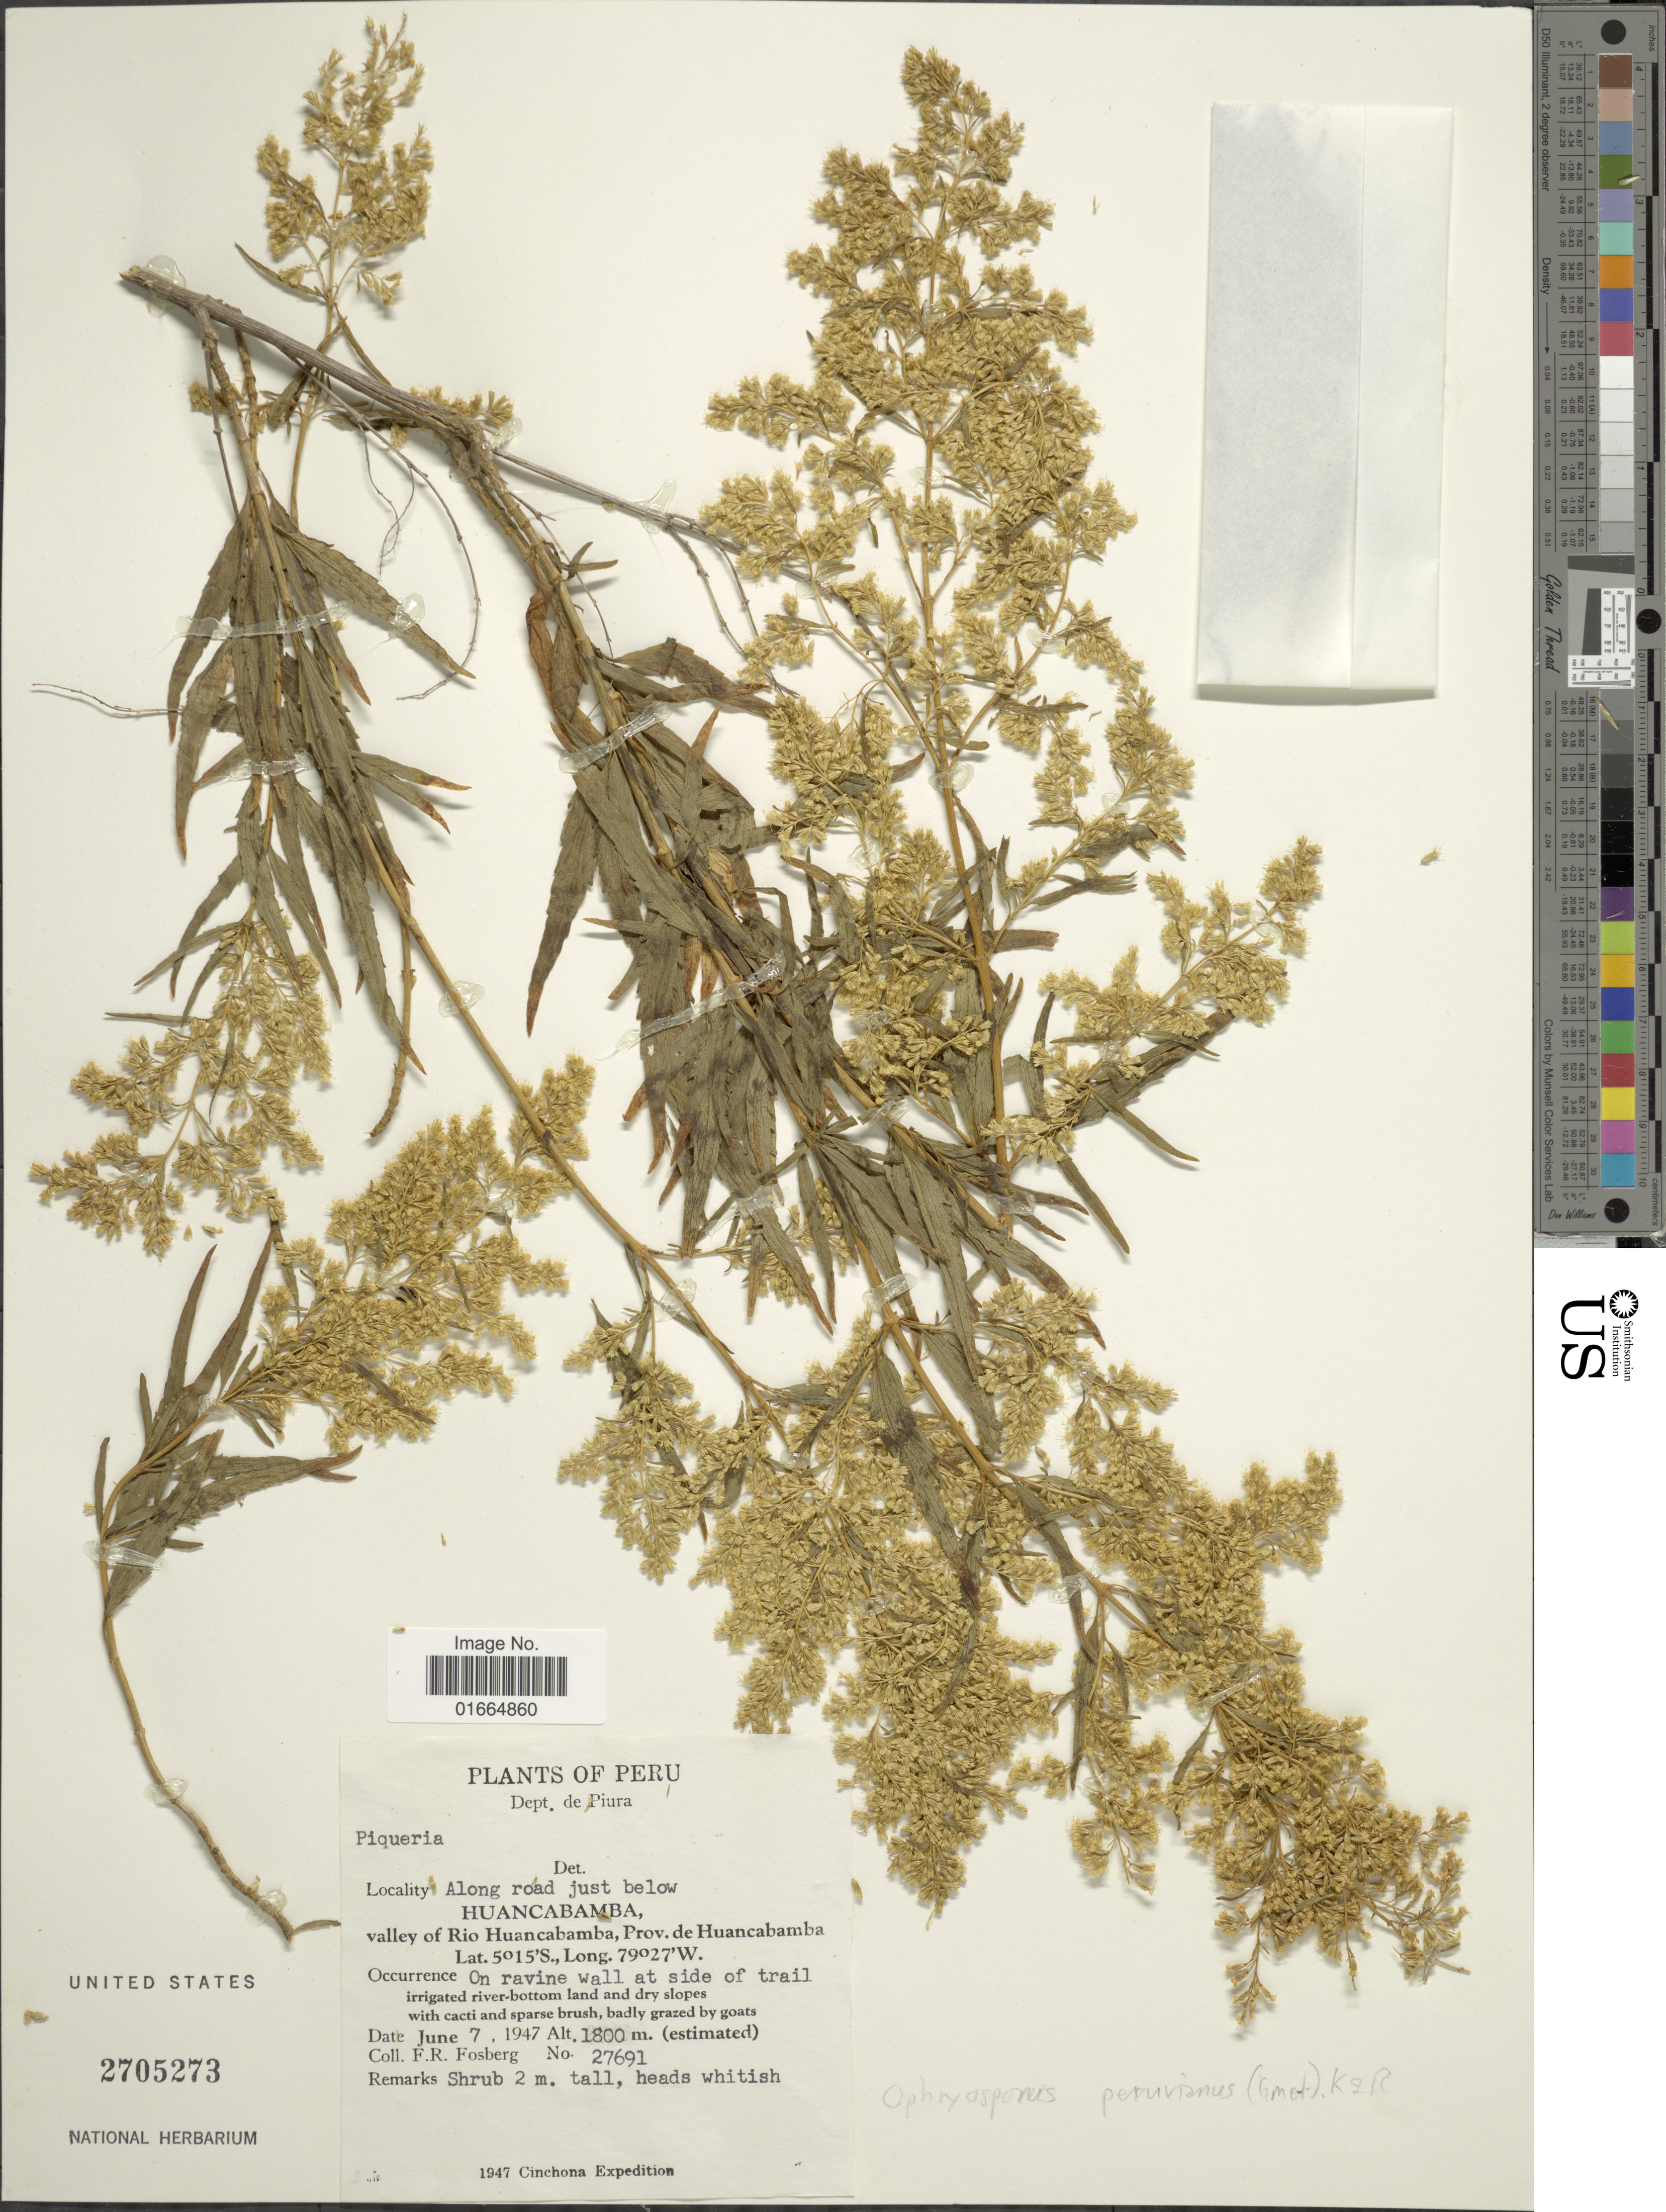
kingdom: Plantae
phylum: Tracheophyta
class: Magnoliopsida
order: Asterales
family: Asteraceae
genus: Ophryosporus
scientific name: Ophryosporus peruvianus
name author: (J.F. Gmel.) R.M. King & H. Rob.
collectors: F. R. Fosberg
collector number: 27691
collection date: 1947-06-07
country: Peru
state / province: Piura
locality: Dept. de Piura. Along road just below valley of Rio Huancabamba, Prov. de Huancabamba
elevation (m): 1800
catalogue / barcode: US 2705273